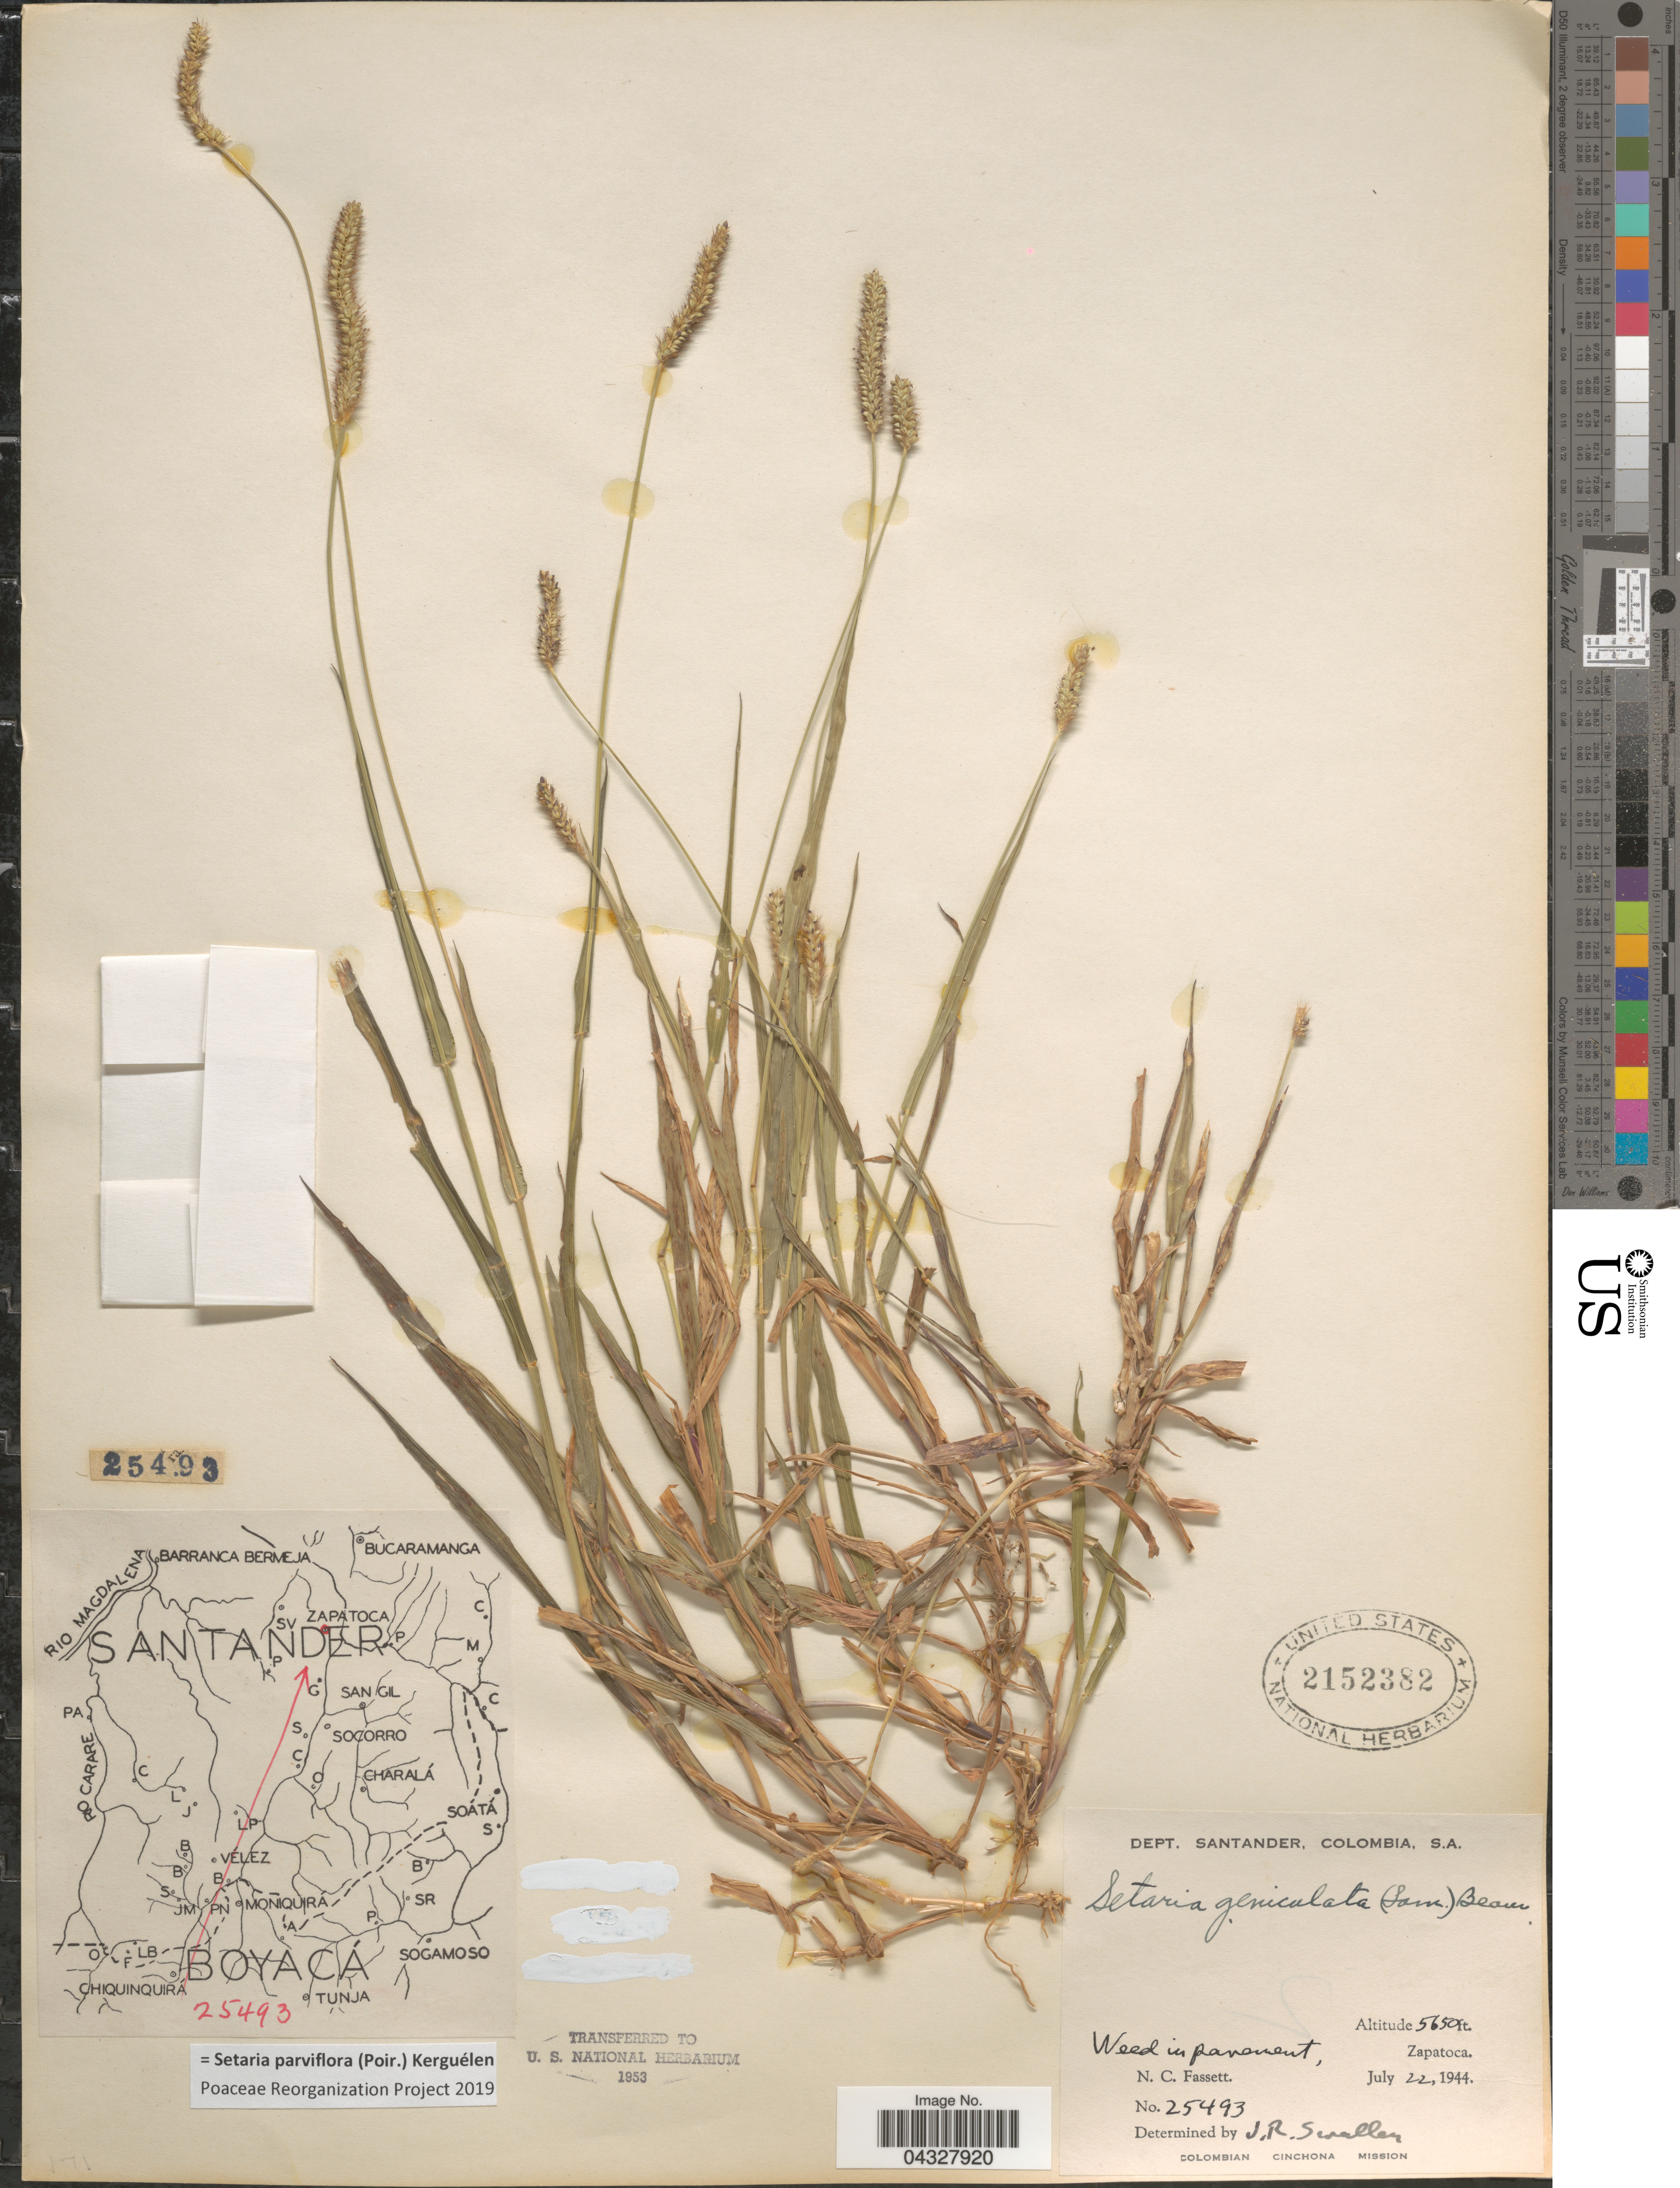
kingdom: Plantae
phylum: Tracheophyta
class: Liliopsida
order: Poales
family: Poaceae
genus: Setaria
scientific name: Setaria parviflora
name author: (Poir.) Kerguélen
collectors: N. C. Fassett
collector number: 25493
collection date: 1944-07-22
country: Colombia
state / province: Santander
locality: Dept. Santander. Zapatoca. Colombian Cinchona Mission.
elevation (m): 1722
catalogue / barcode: US 2152382